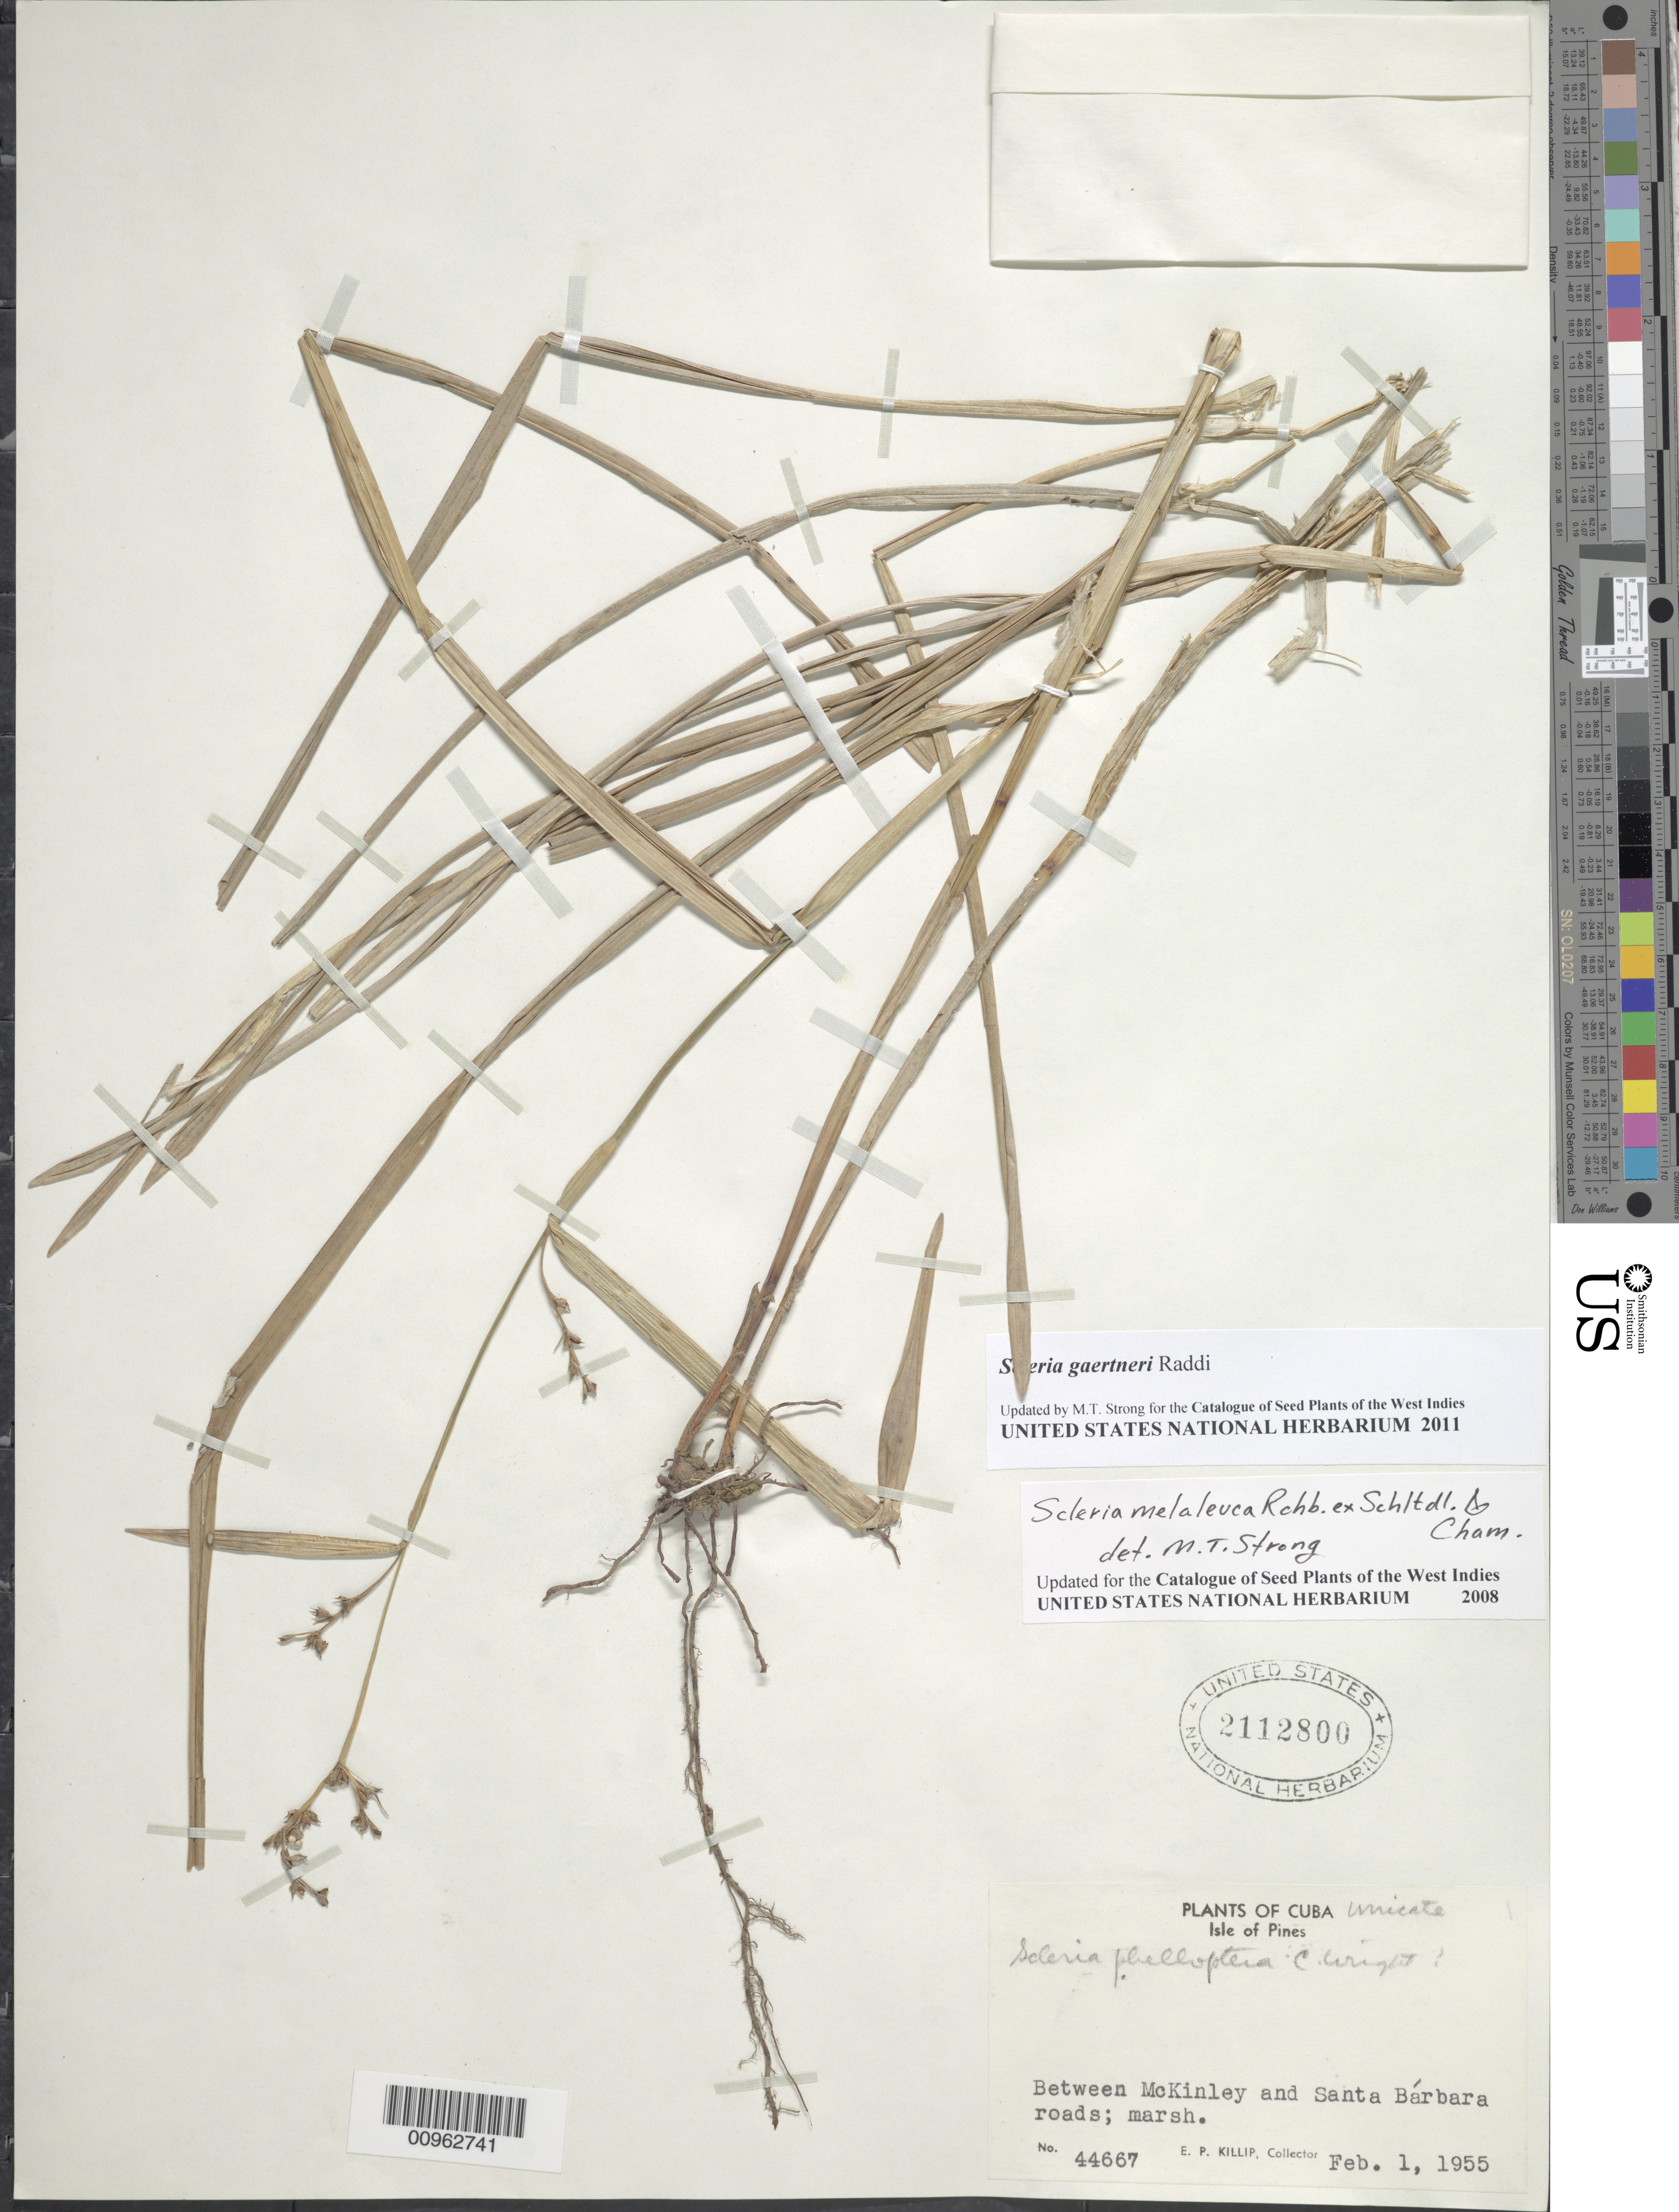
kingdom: Plantae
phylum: Tracheophyta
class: Liliopsida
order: Poales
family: Cyperaceae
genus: Scleria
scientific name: Scleria gaertneri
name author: Raddi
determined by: Strong, M. T., (US), Smithsonian Institution - National Museum of Natural History (UNITED STATES)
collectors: E. P. Killip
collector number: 44667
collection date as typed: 01 Feb 1955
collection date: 1955-02-01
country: Cuba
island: Isla de la Juventud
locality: Isle of Pines, between McKinley and Santa Bárbara roads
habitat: Marsh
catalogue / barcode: US 2112800